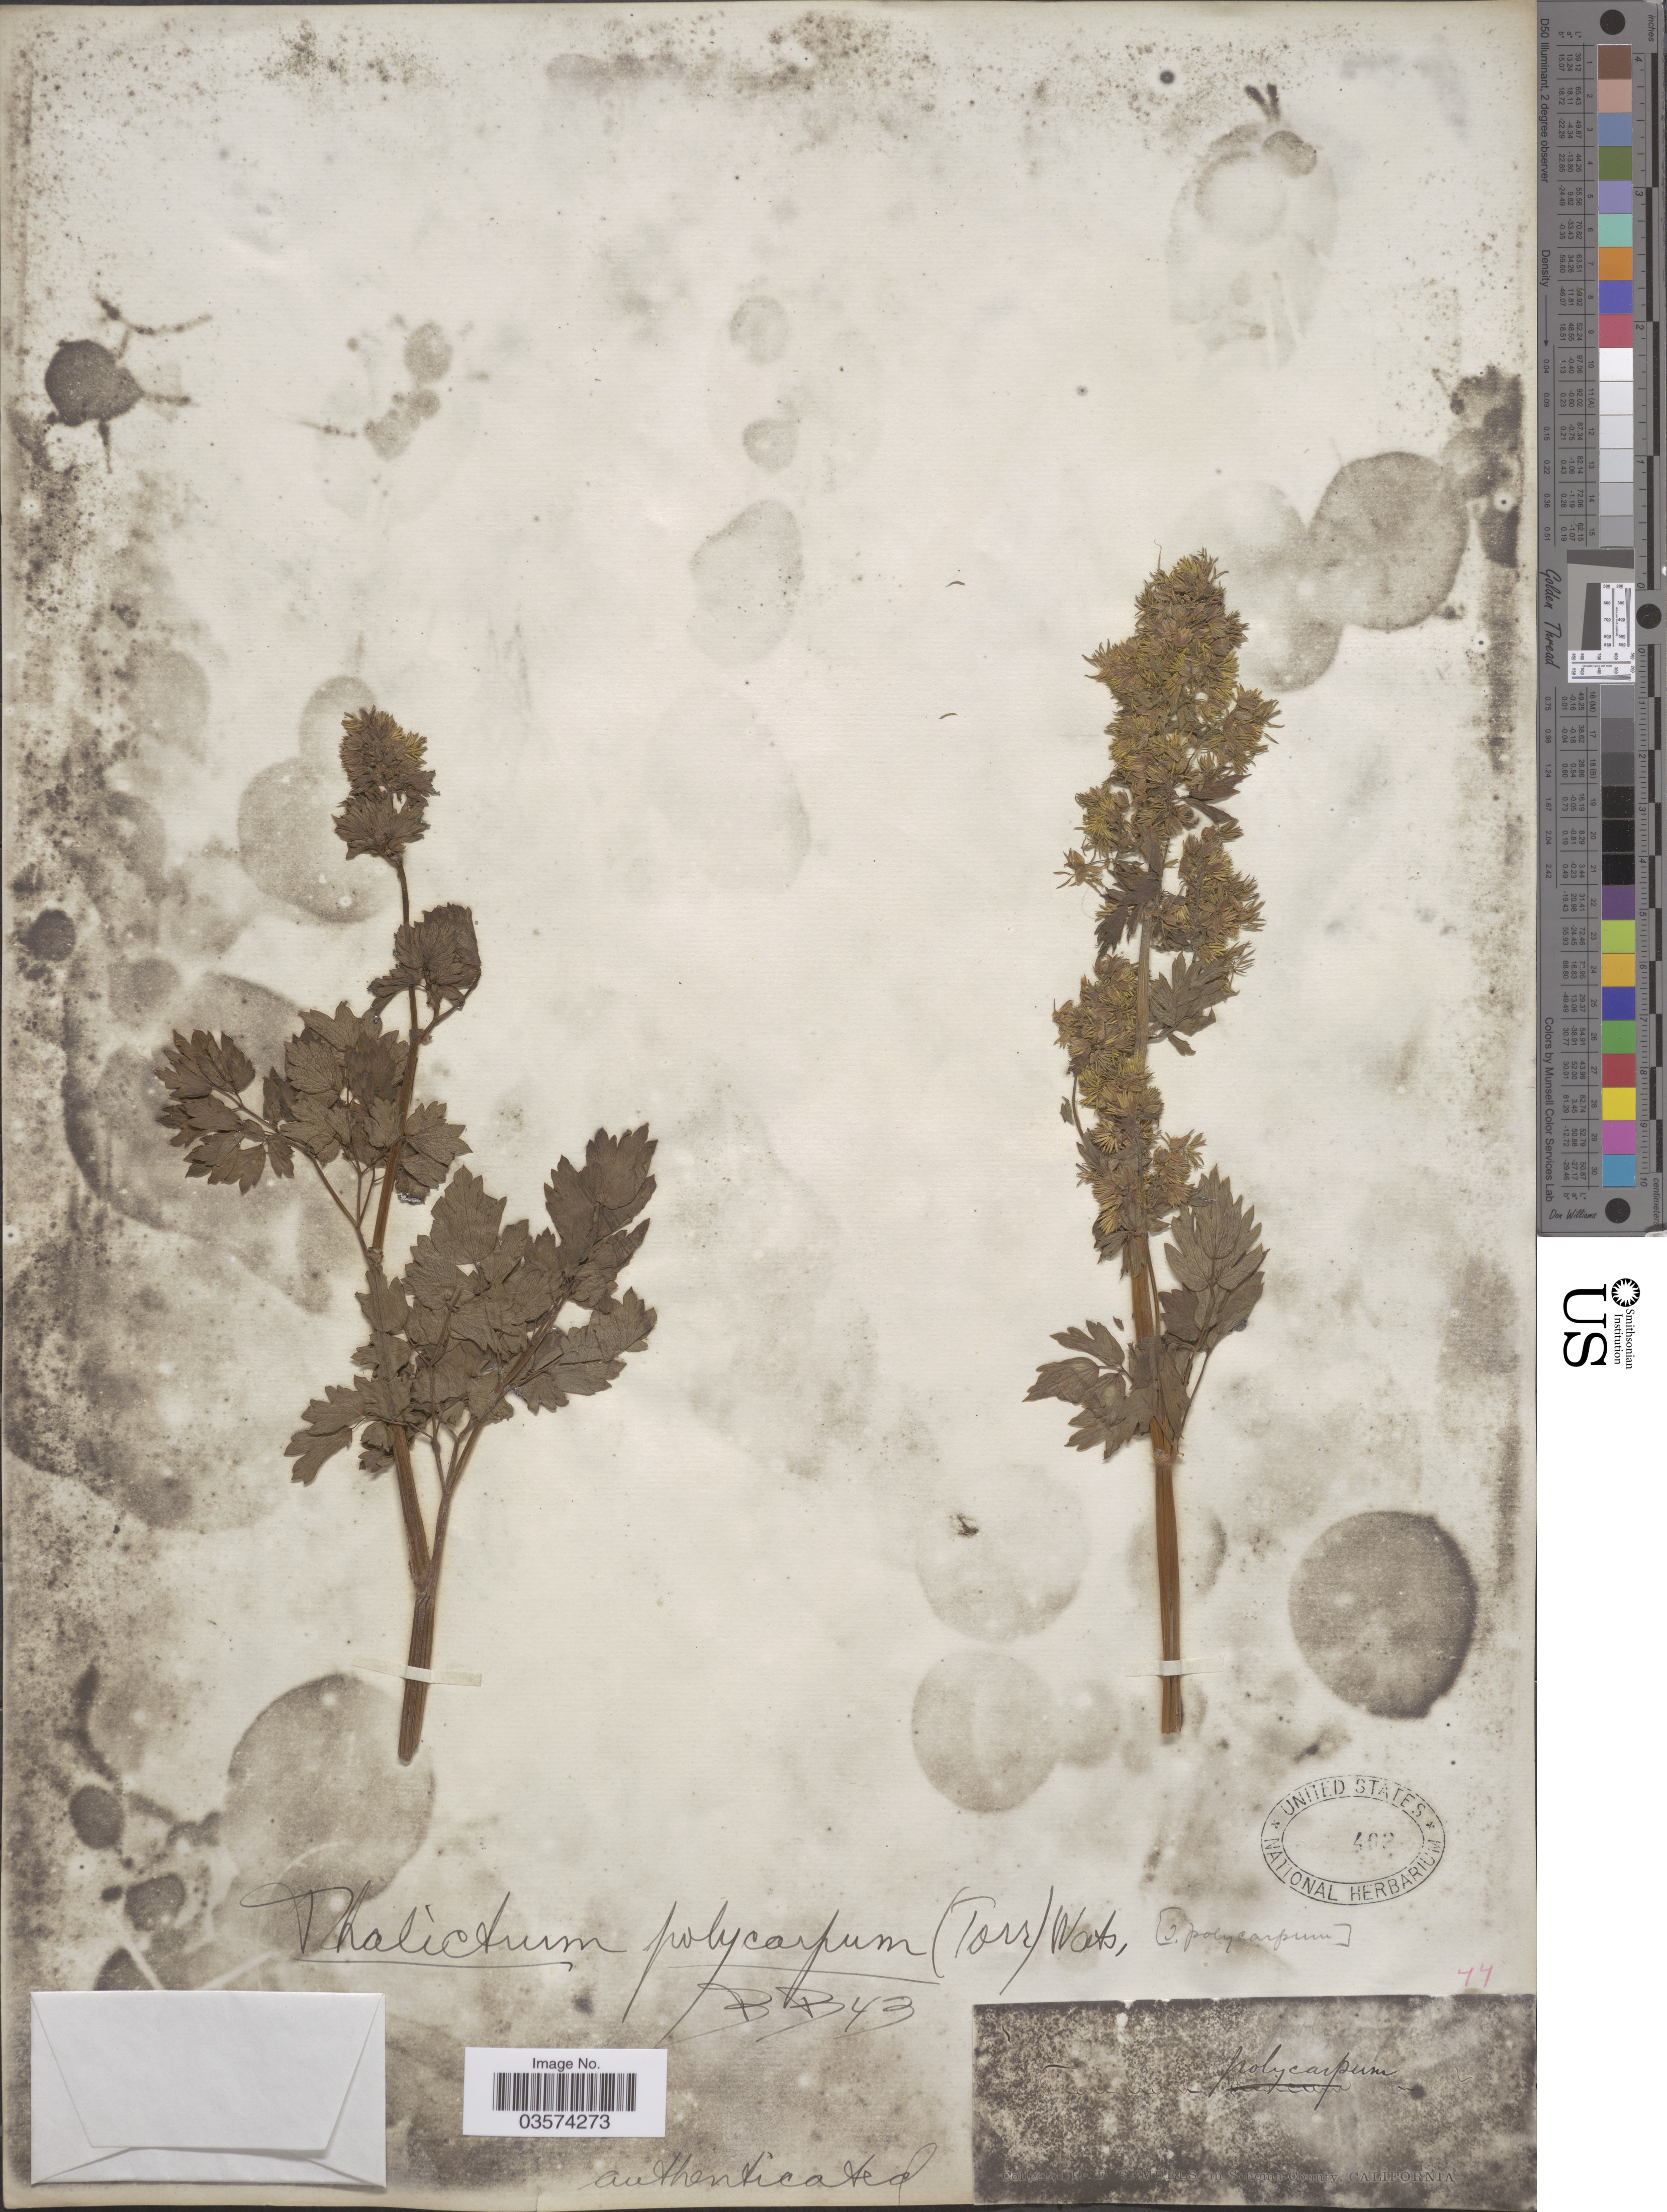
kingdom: Plantae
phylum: Tracheophyta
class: Magnoliopsida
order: Ranunculales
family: Ranunculaceae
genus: Thalictrum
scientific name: Thalictrum polycarpum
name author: (Torr.) S. Watson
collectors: E. Samuels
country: United States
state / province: California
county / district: Sonoma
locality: In Sonoma County.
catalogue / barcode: US 402